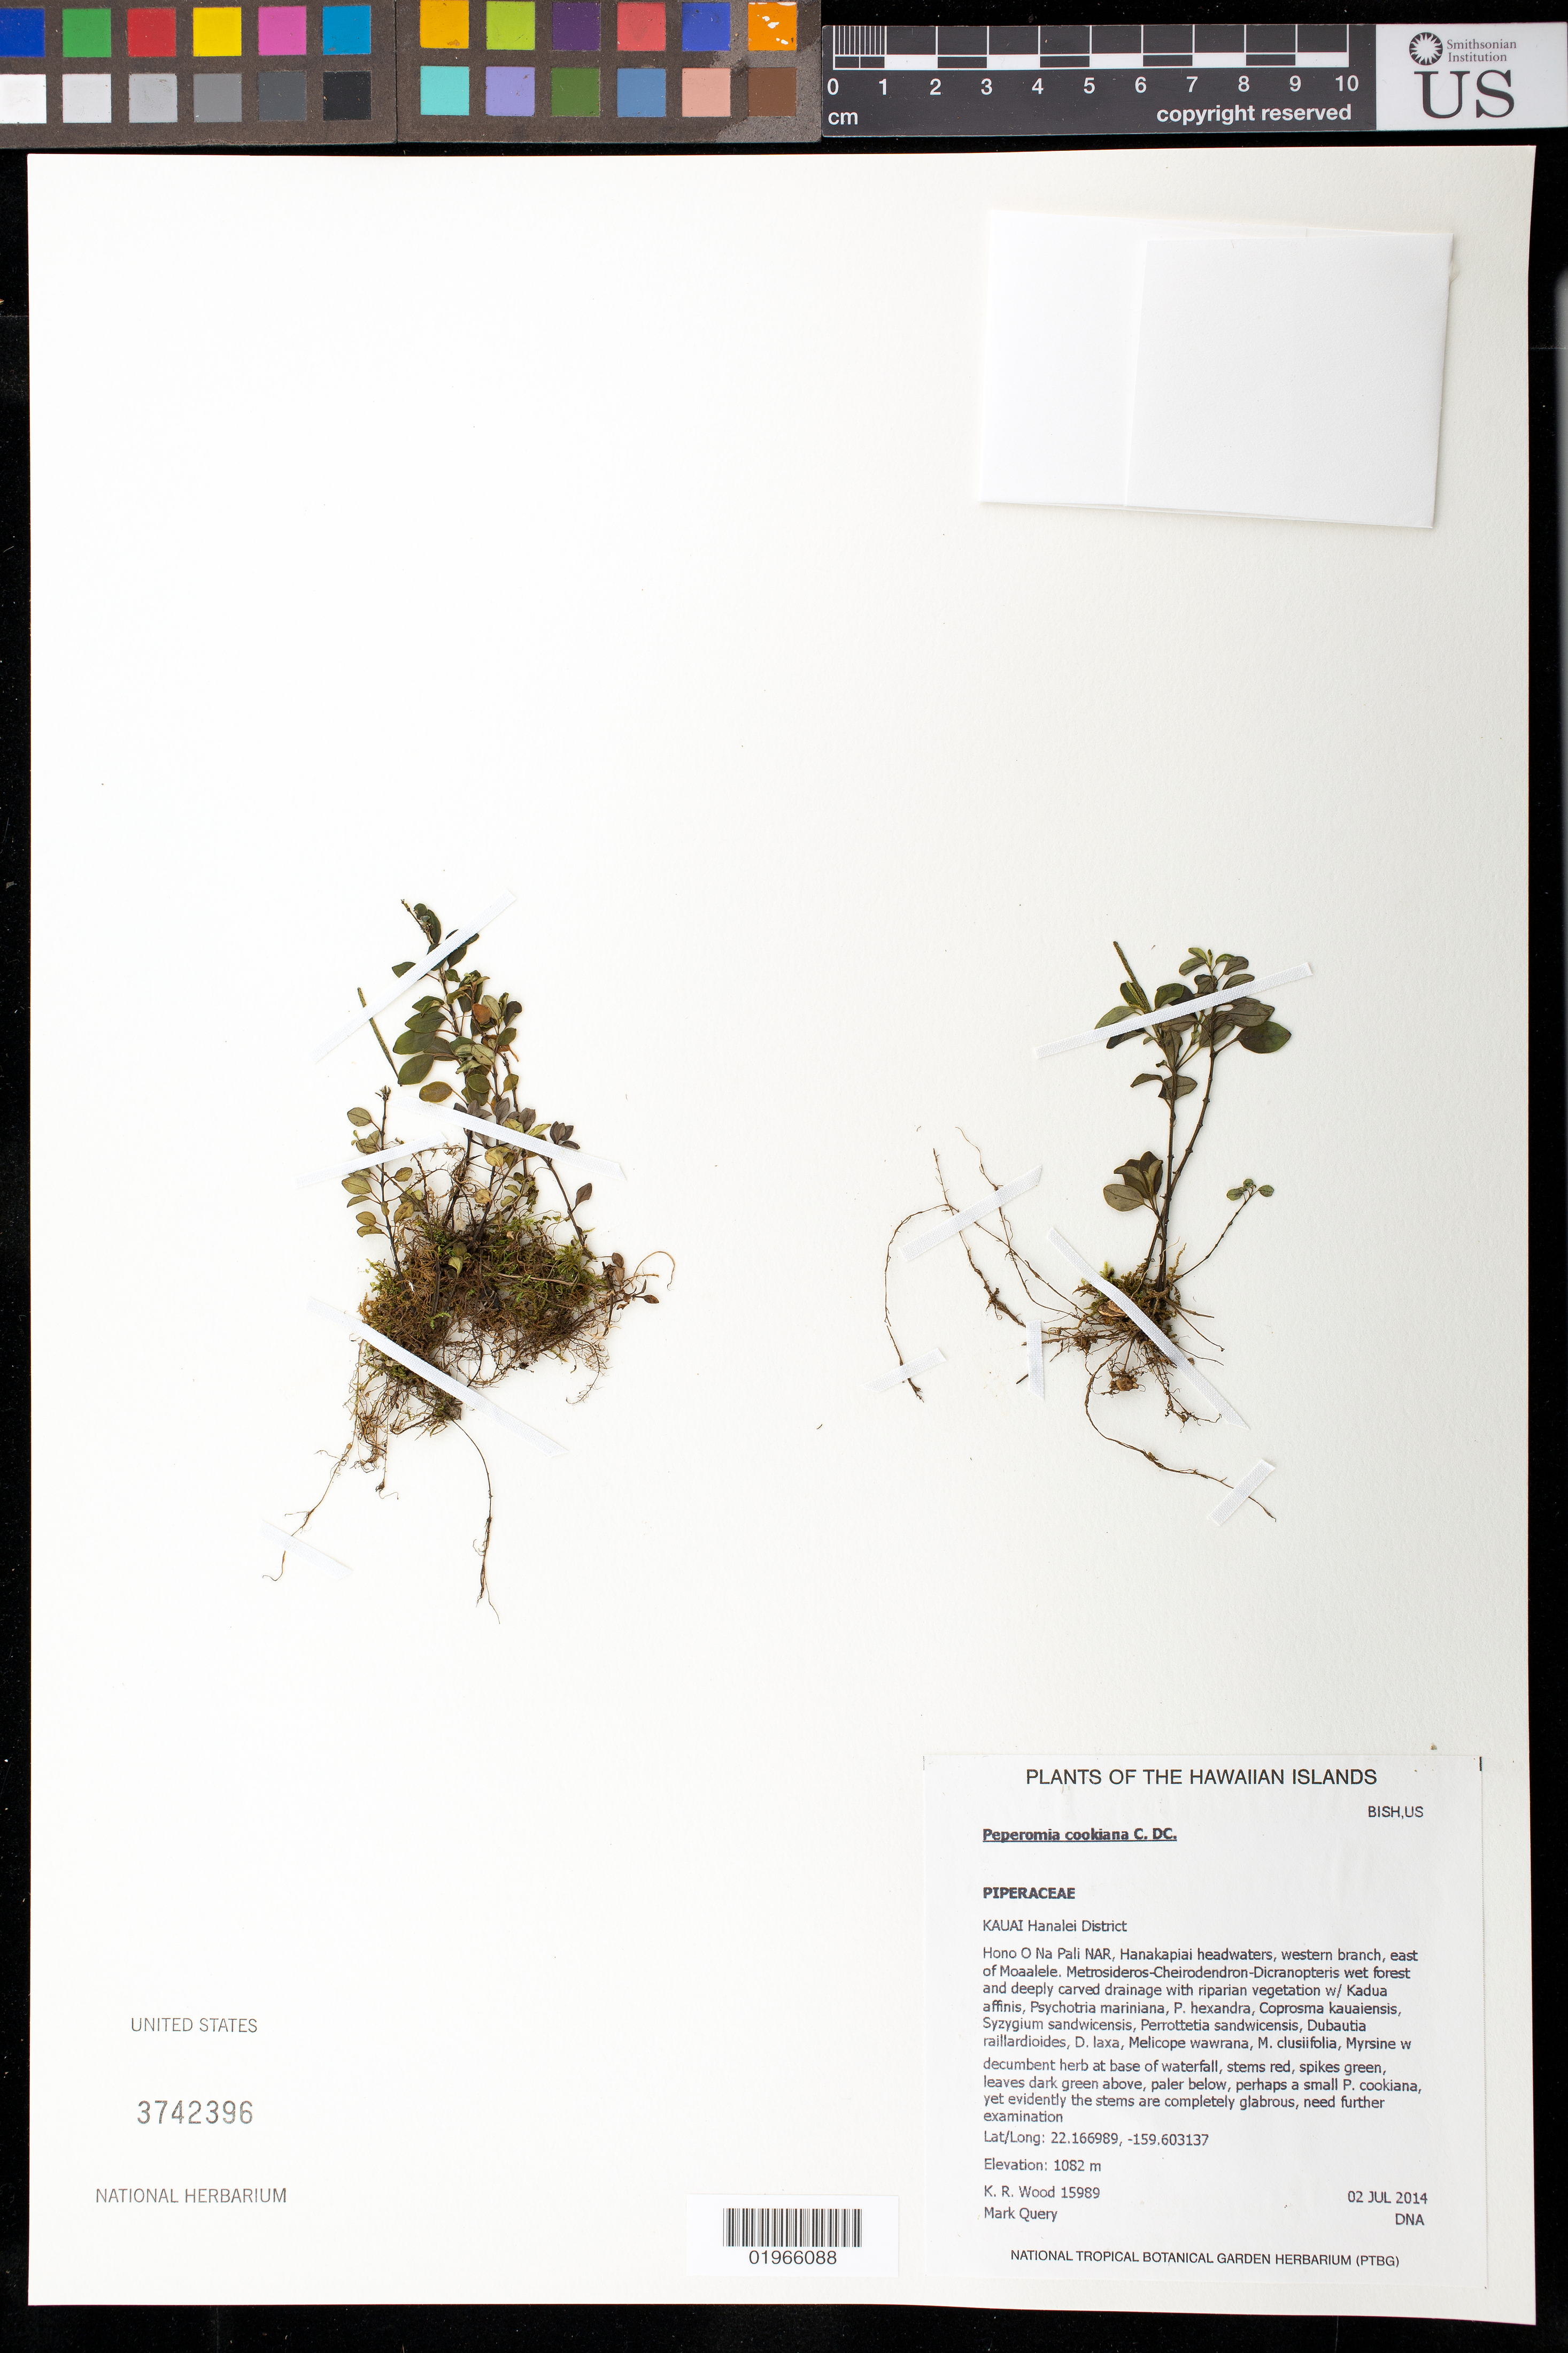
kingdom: Plantae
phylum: Tracheophyta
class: Magnoliopsida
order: Piperales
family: Piperaceae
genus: Peperomia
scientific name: Peperomia cookiana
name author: C. DC.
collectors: K. R. Wood & M. Query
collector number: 15989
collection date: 2014-07-02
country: United States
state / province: Hawaii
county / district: Kauai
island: Kaua'i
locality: Hanalei District, Hono O Na Pali NAR, Hanakapiai headwaters, eastern branch, east of Moaalele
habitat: Wet forest and deeply carved drainage with riparian vegetation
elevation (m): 1082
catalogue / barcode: US 3742396